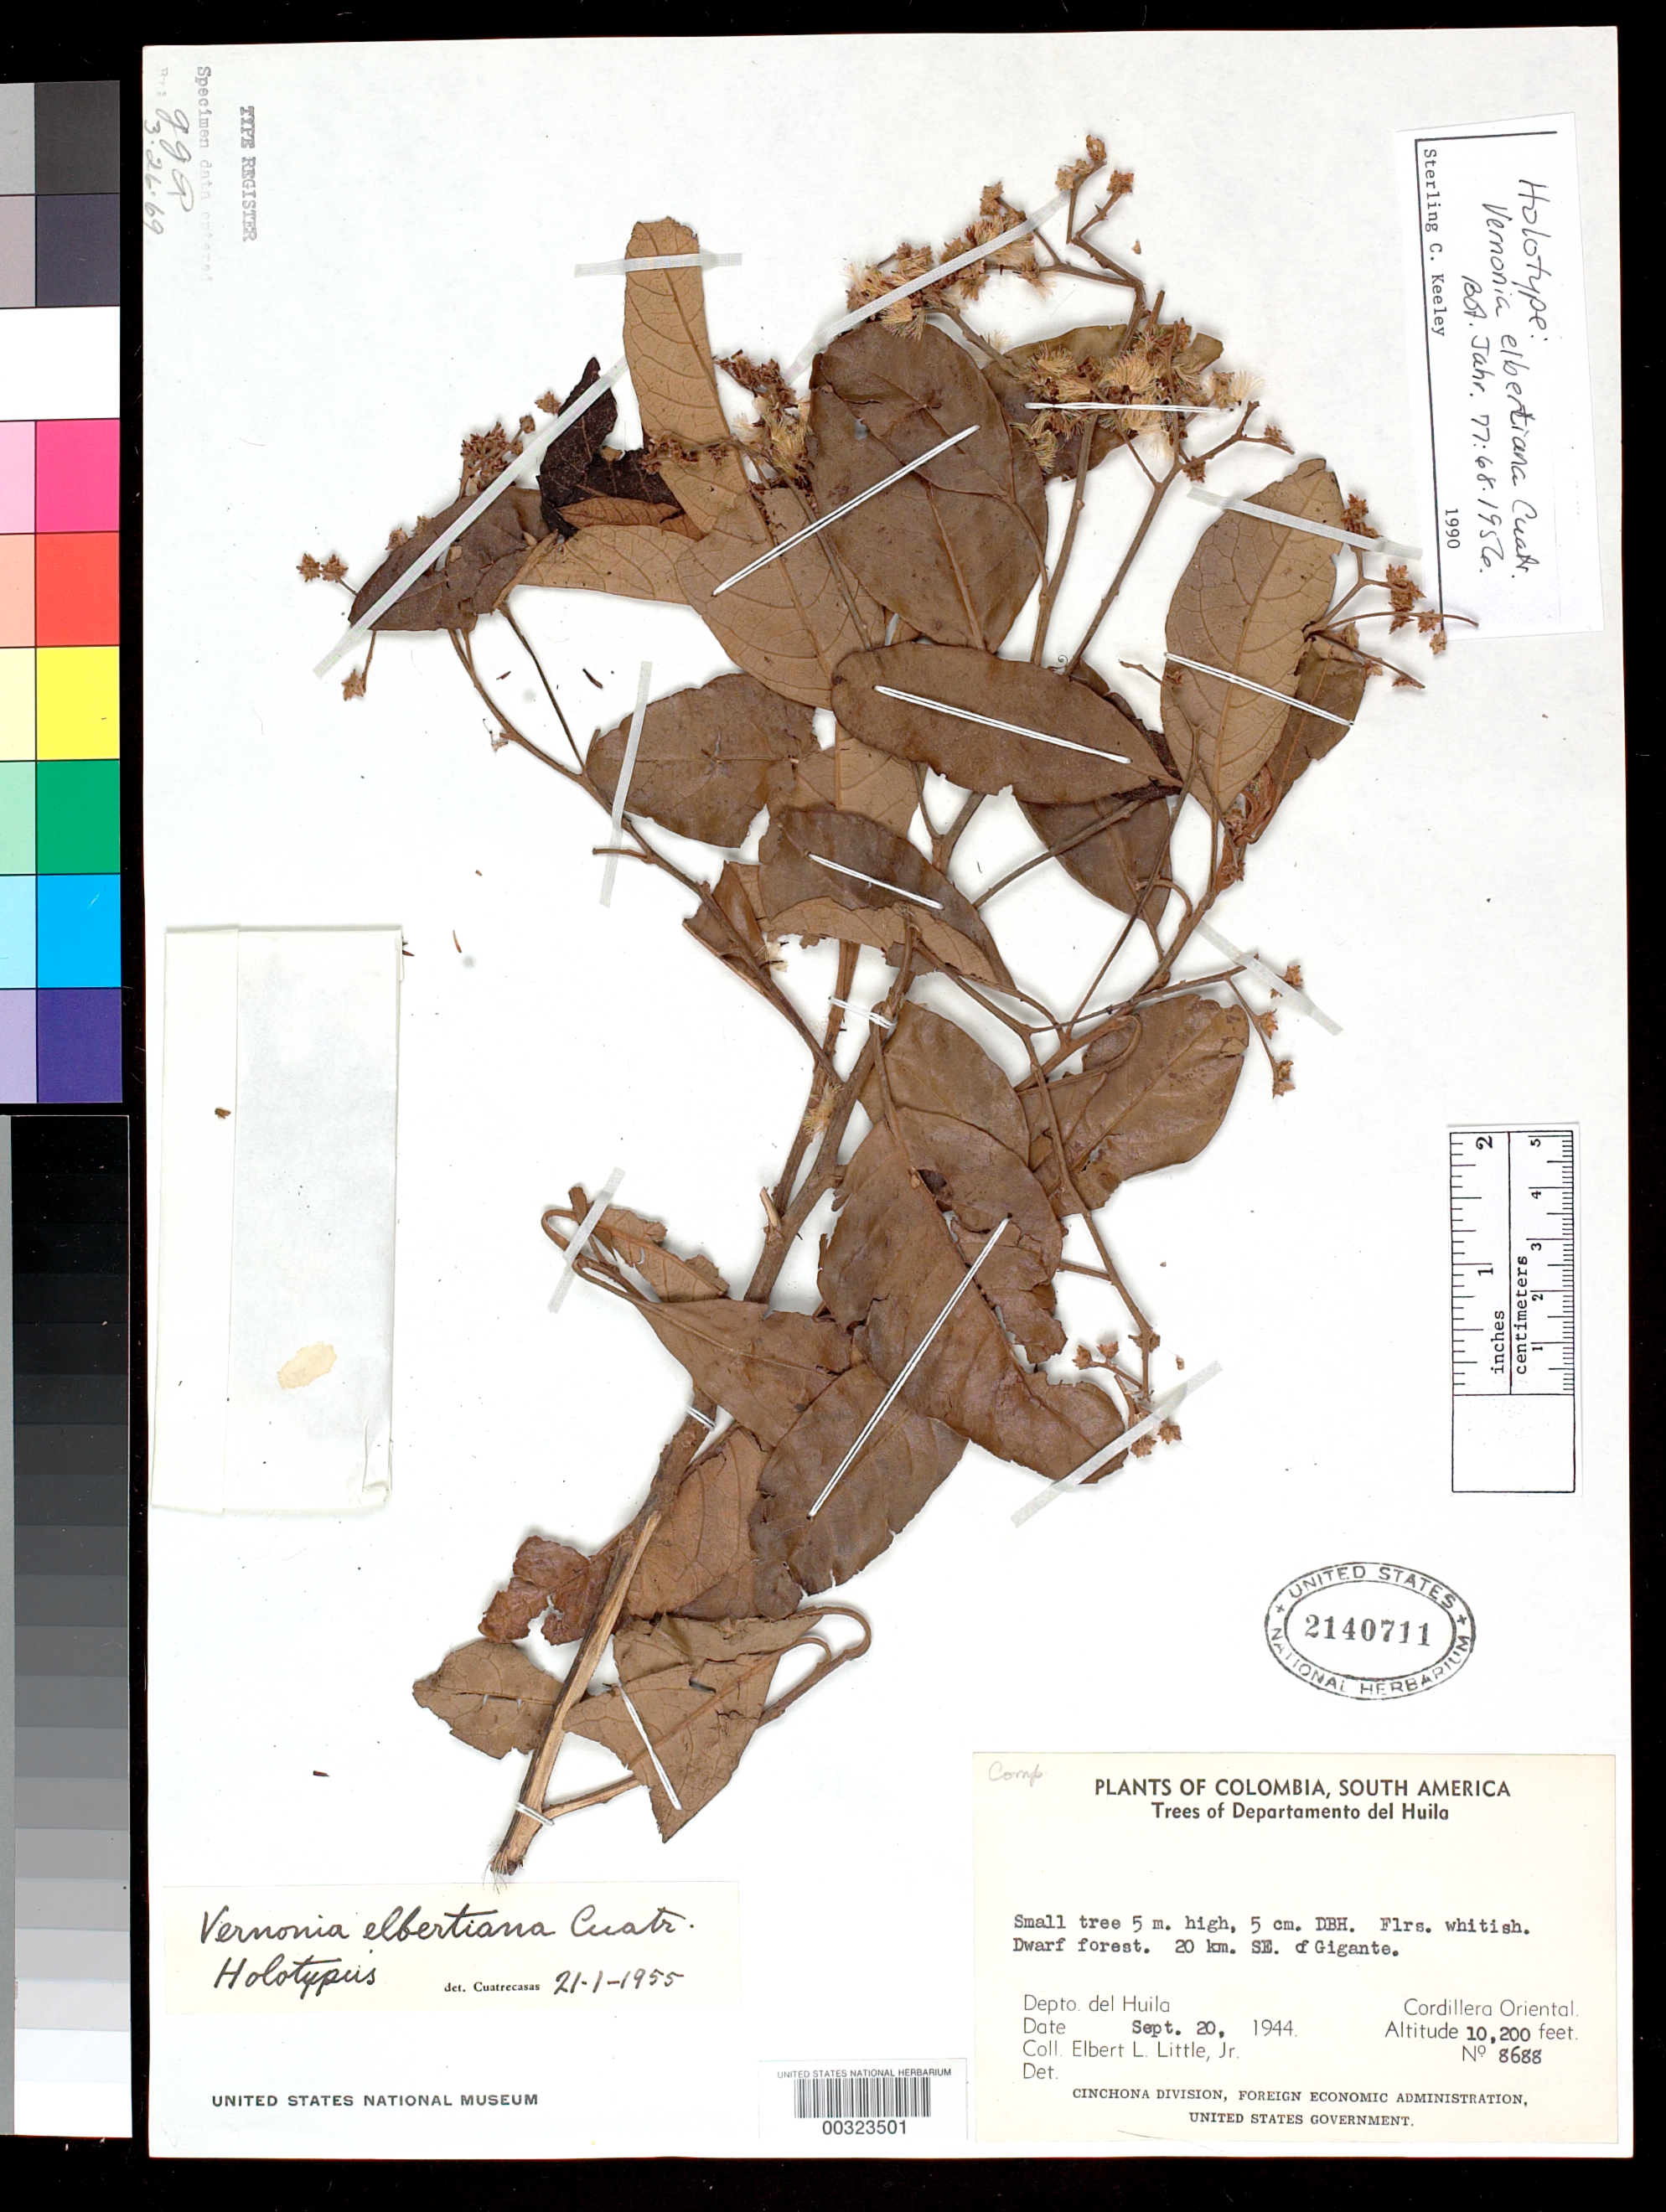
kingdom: Plantae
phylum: Tracheophyta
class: Magnoliopsida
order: Asterales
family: Asteraceae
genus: Vernonia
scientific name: Vernonia elbertiana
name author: Cuatrec.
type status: Holotype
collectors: E. L. Little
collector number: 8688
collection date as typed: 20 Sep 1944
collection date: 1944-09-20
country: Colombia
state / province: Putumayo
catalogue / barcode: US 2140711